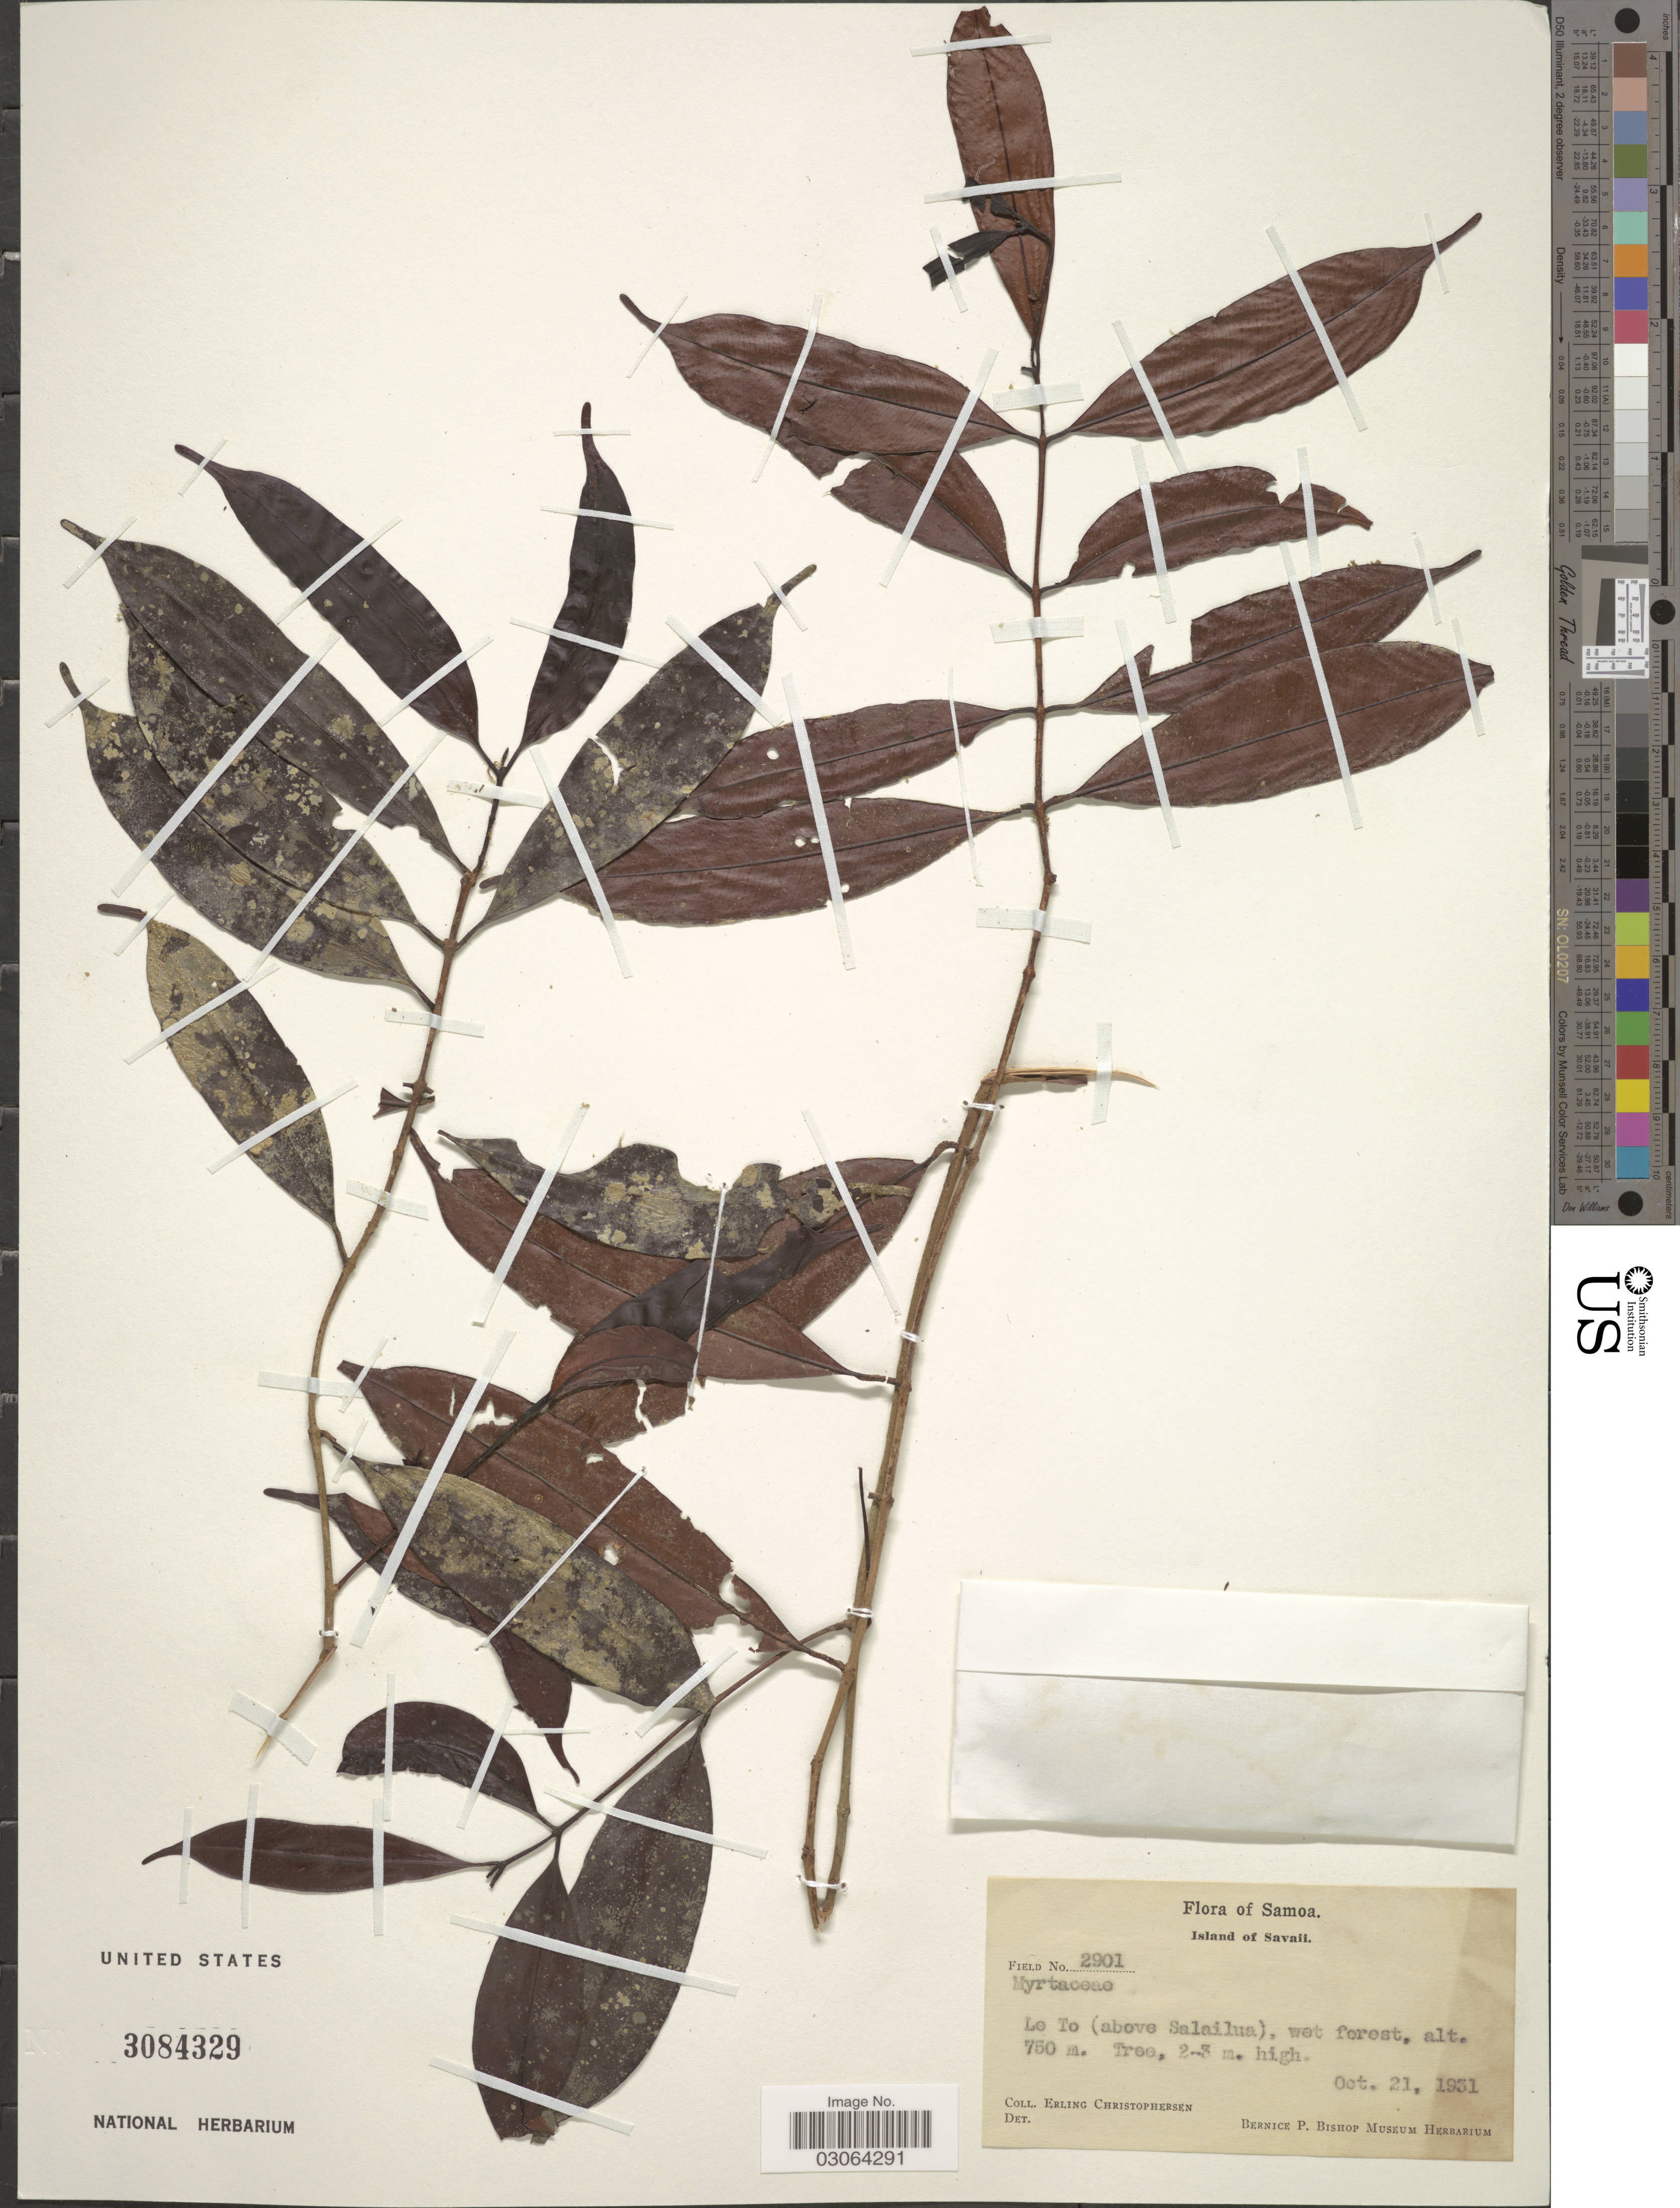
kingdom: Plantae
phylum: Tracheophyta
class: Magnoliopsida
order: Myrtales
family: Myrtaceae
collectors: E. Christophersen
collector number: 2901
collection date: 1931-10-21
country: Samoa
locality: Samoa, Island of Savaii, Le To (above Salailua).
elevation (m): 750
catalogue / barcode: US 3084329